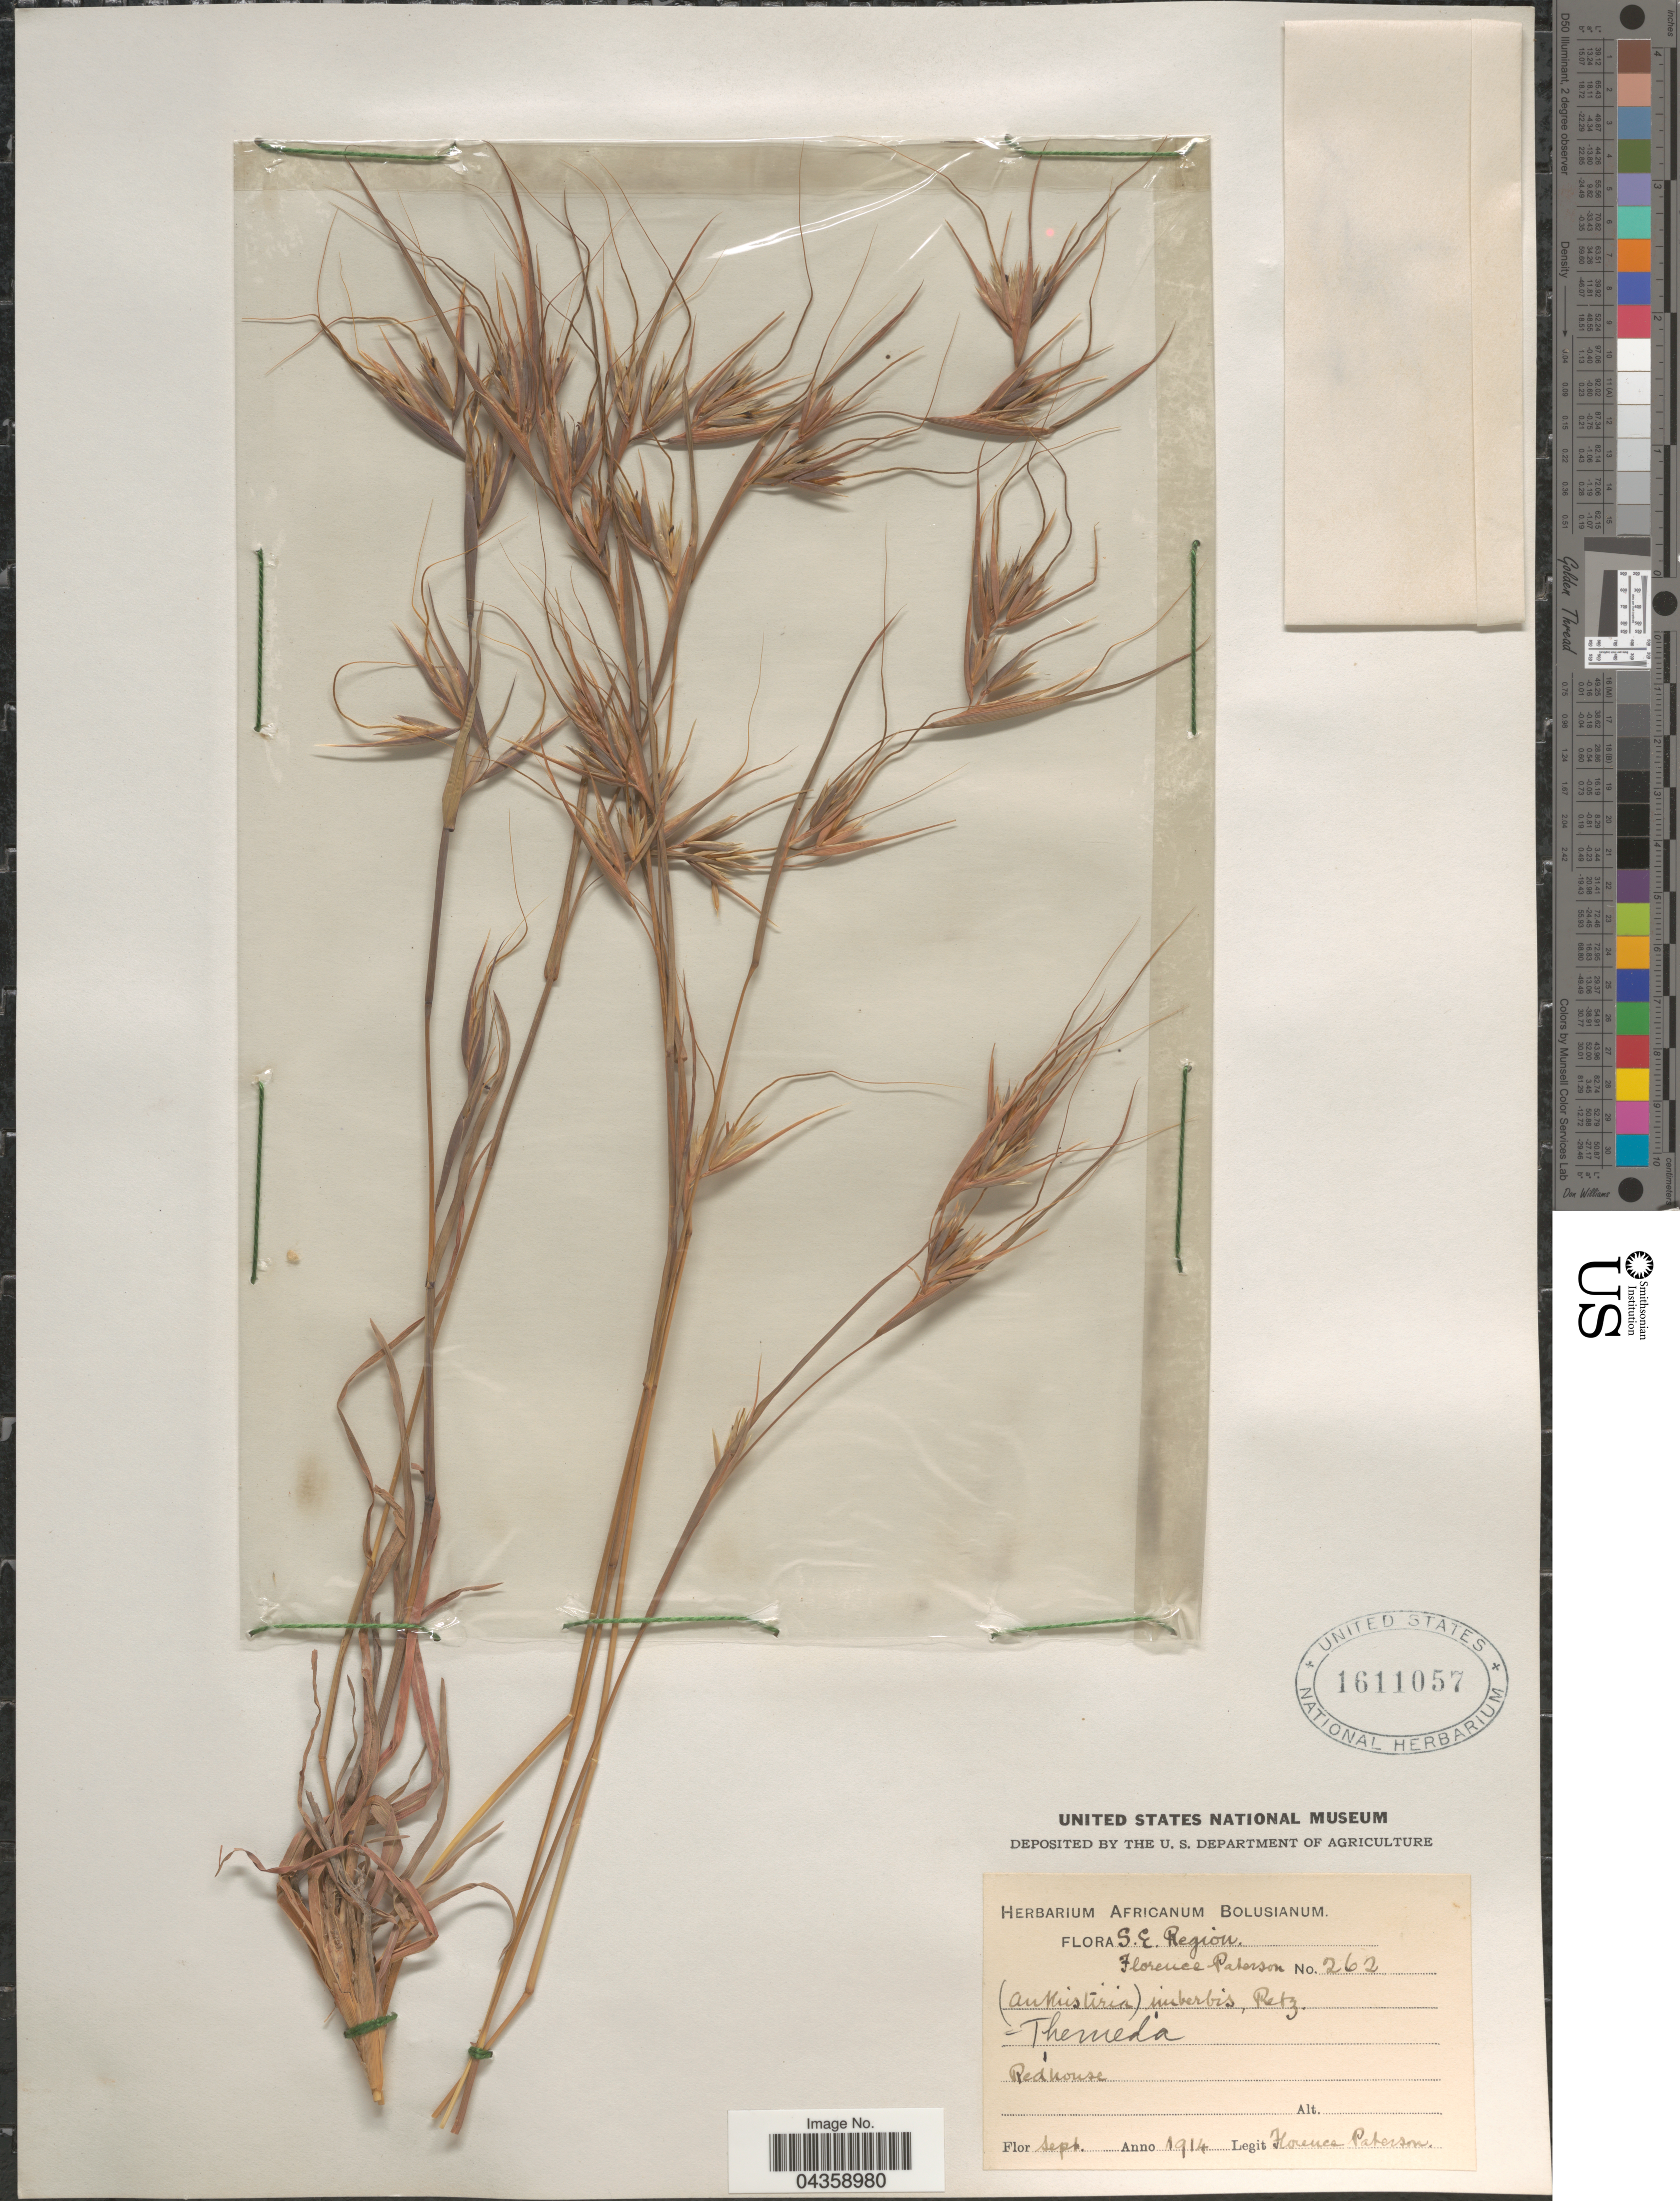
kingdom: Plantae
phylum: Tracheophyta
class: Liliopsida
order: Poales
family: Poaceae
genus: Themeda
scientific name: Themeda triandra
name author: Forssk.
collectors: F. Paterson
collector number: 262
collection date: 1914-09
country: South Africa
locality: S. E. Region. Redhouse.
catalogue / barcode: US 1611057